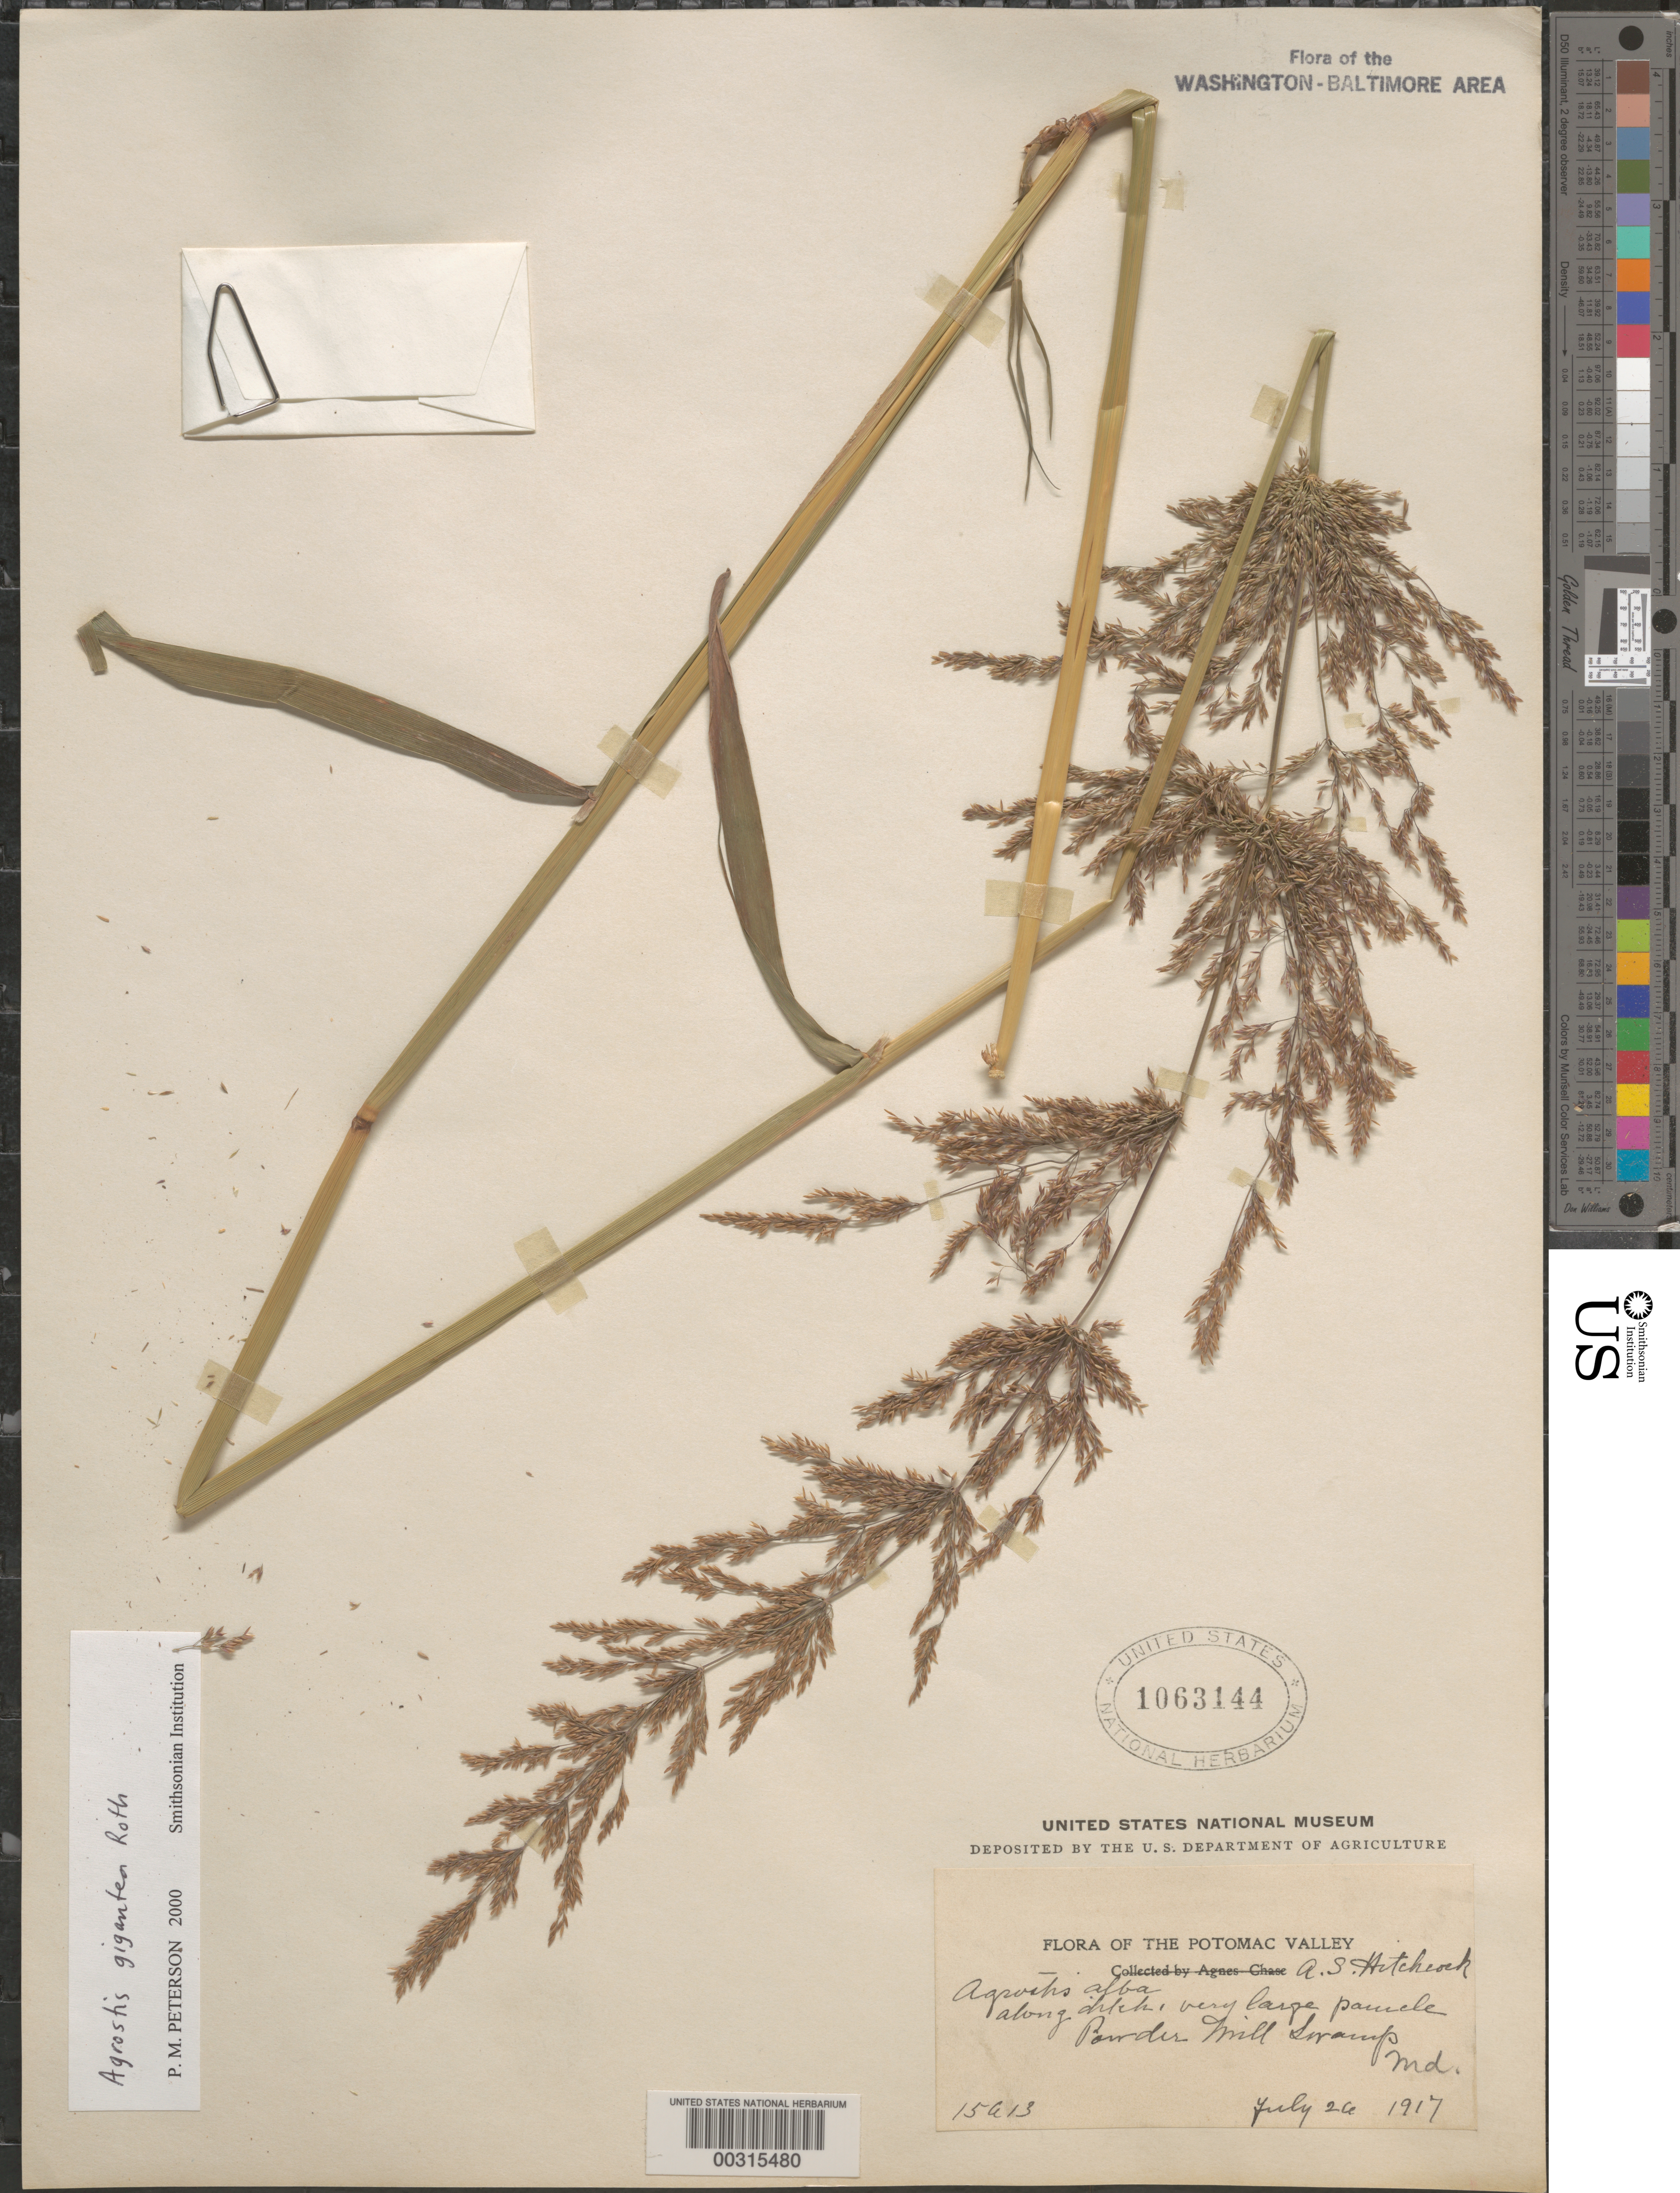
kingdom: Plantae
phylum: Tracheophyta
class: Liliopsida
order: Poales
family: Poaceae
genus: Agrostis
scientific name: Agrostis gigantea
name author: Roth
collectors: A. S. Hitchcock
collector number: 15613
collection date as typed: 26 Jul 1917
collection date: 1917-07-26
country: United States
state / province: Maryland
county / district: Prince George's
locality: Powder Mill swamp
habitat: Along creek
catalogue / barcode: US 1063144